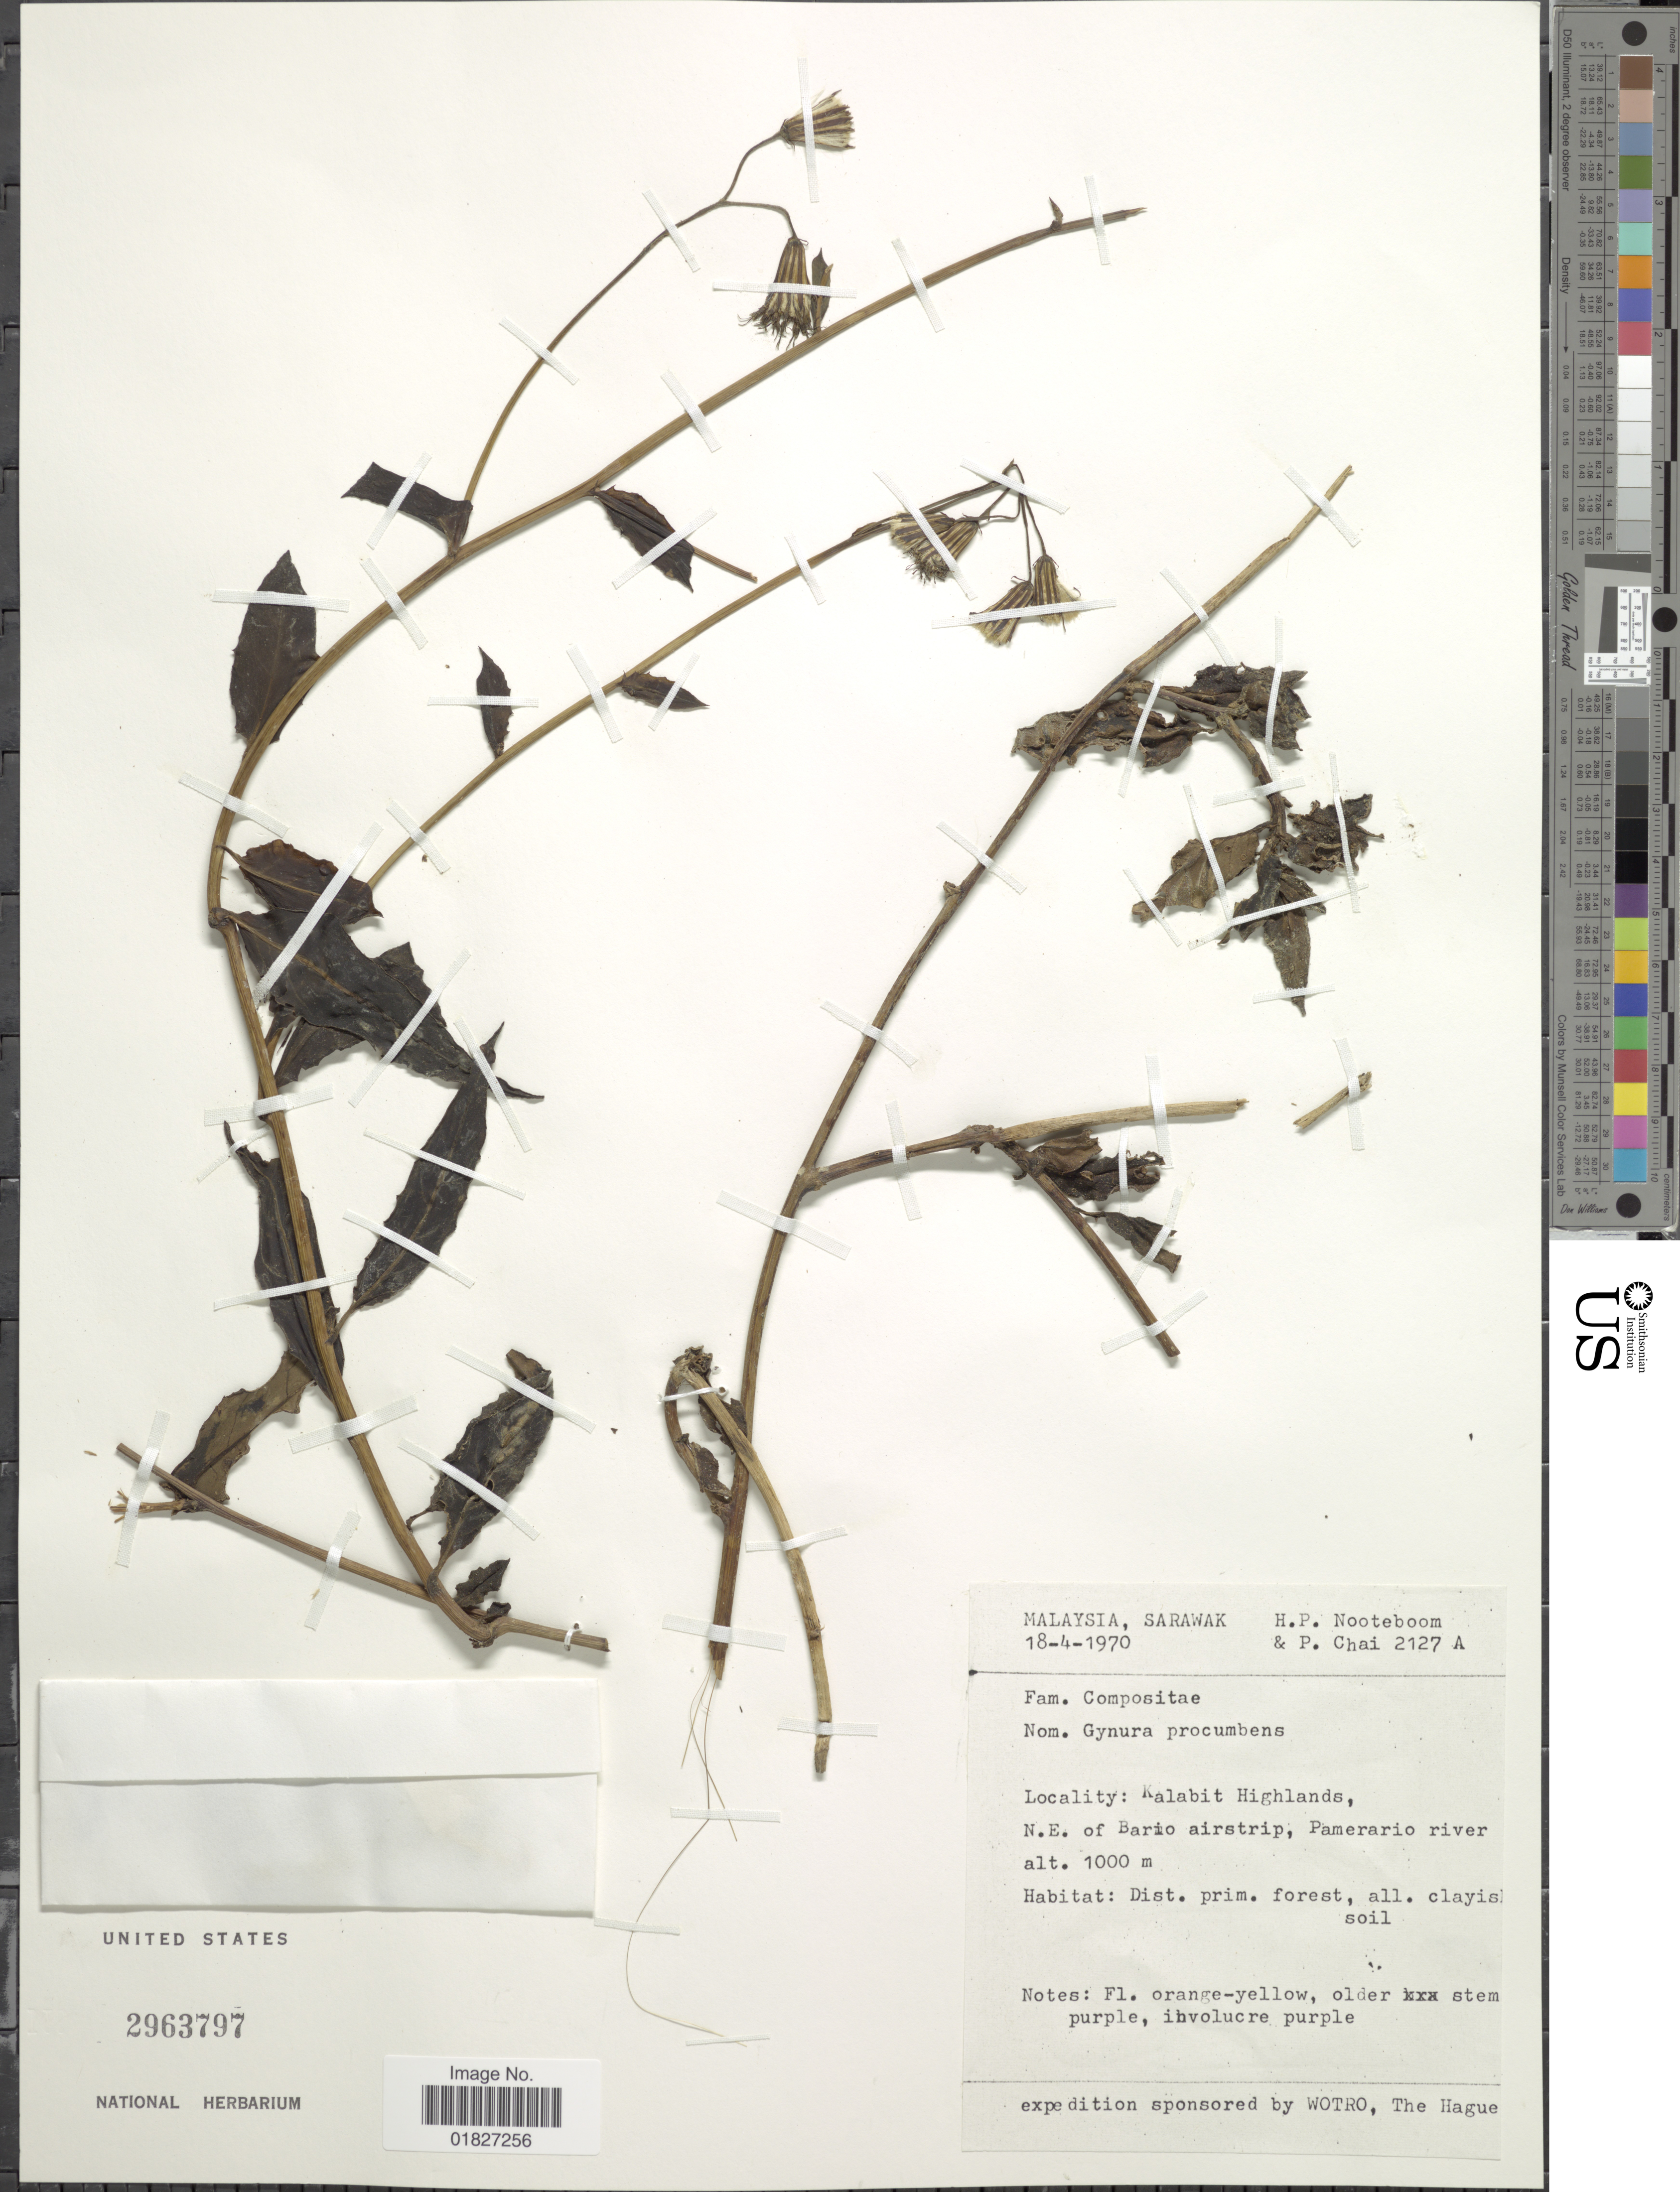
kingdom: Plantae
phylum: Tracheophyta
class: Magnoliopsida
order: Asterales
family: Asteraceae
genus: Gynura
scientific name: Gynura procumbens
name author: (Lour.) Merr.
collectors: H. P. Nooteboom & P. Chai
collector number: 2127A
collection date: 1970-04-18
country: Malaysia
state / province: Sarawak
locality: Kalabit Highlands, N. E. of Bario airstrip, Pamerario river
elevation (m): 1000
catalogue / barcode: US 2963797